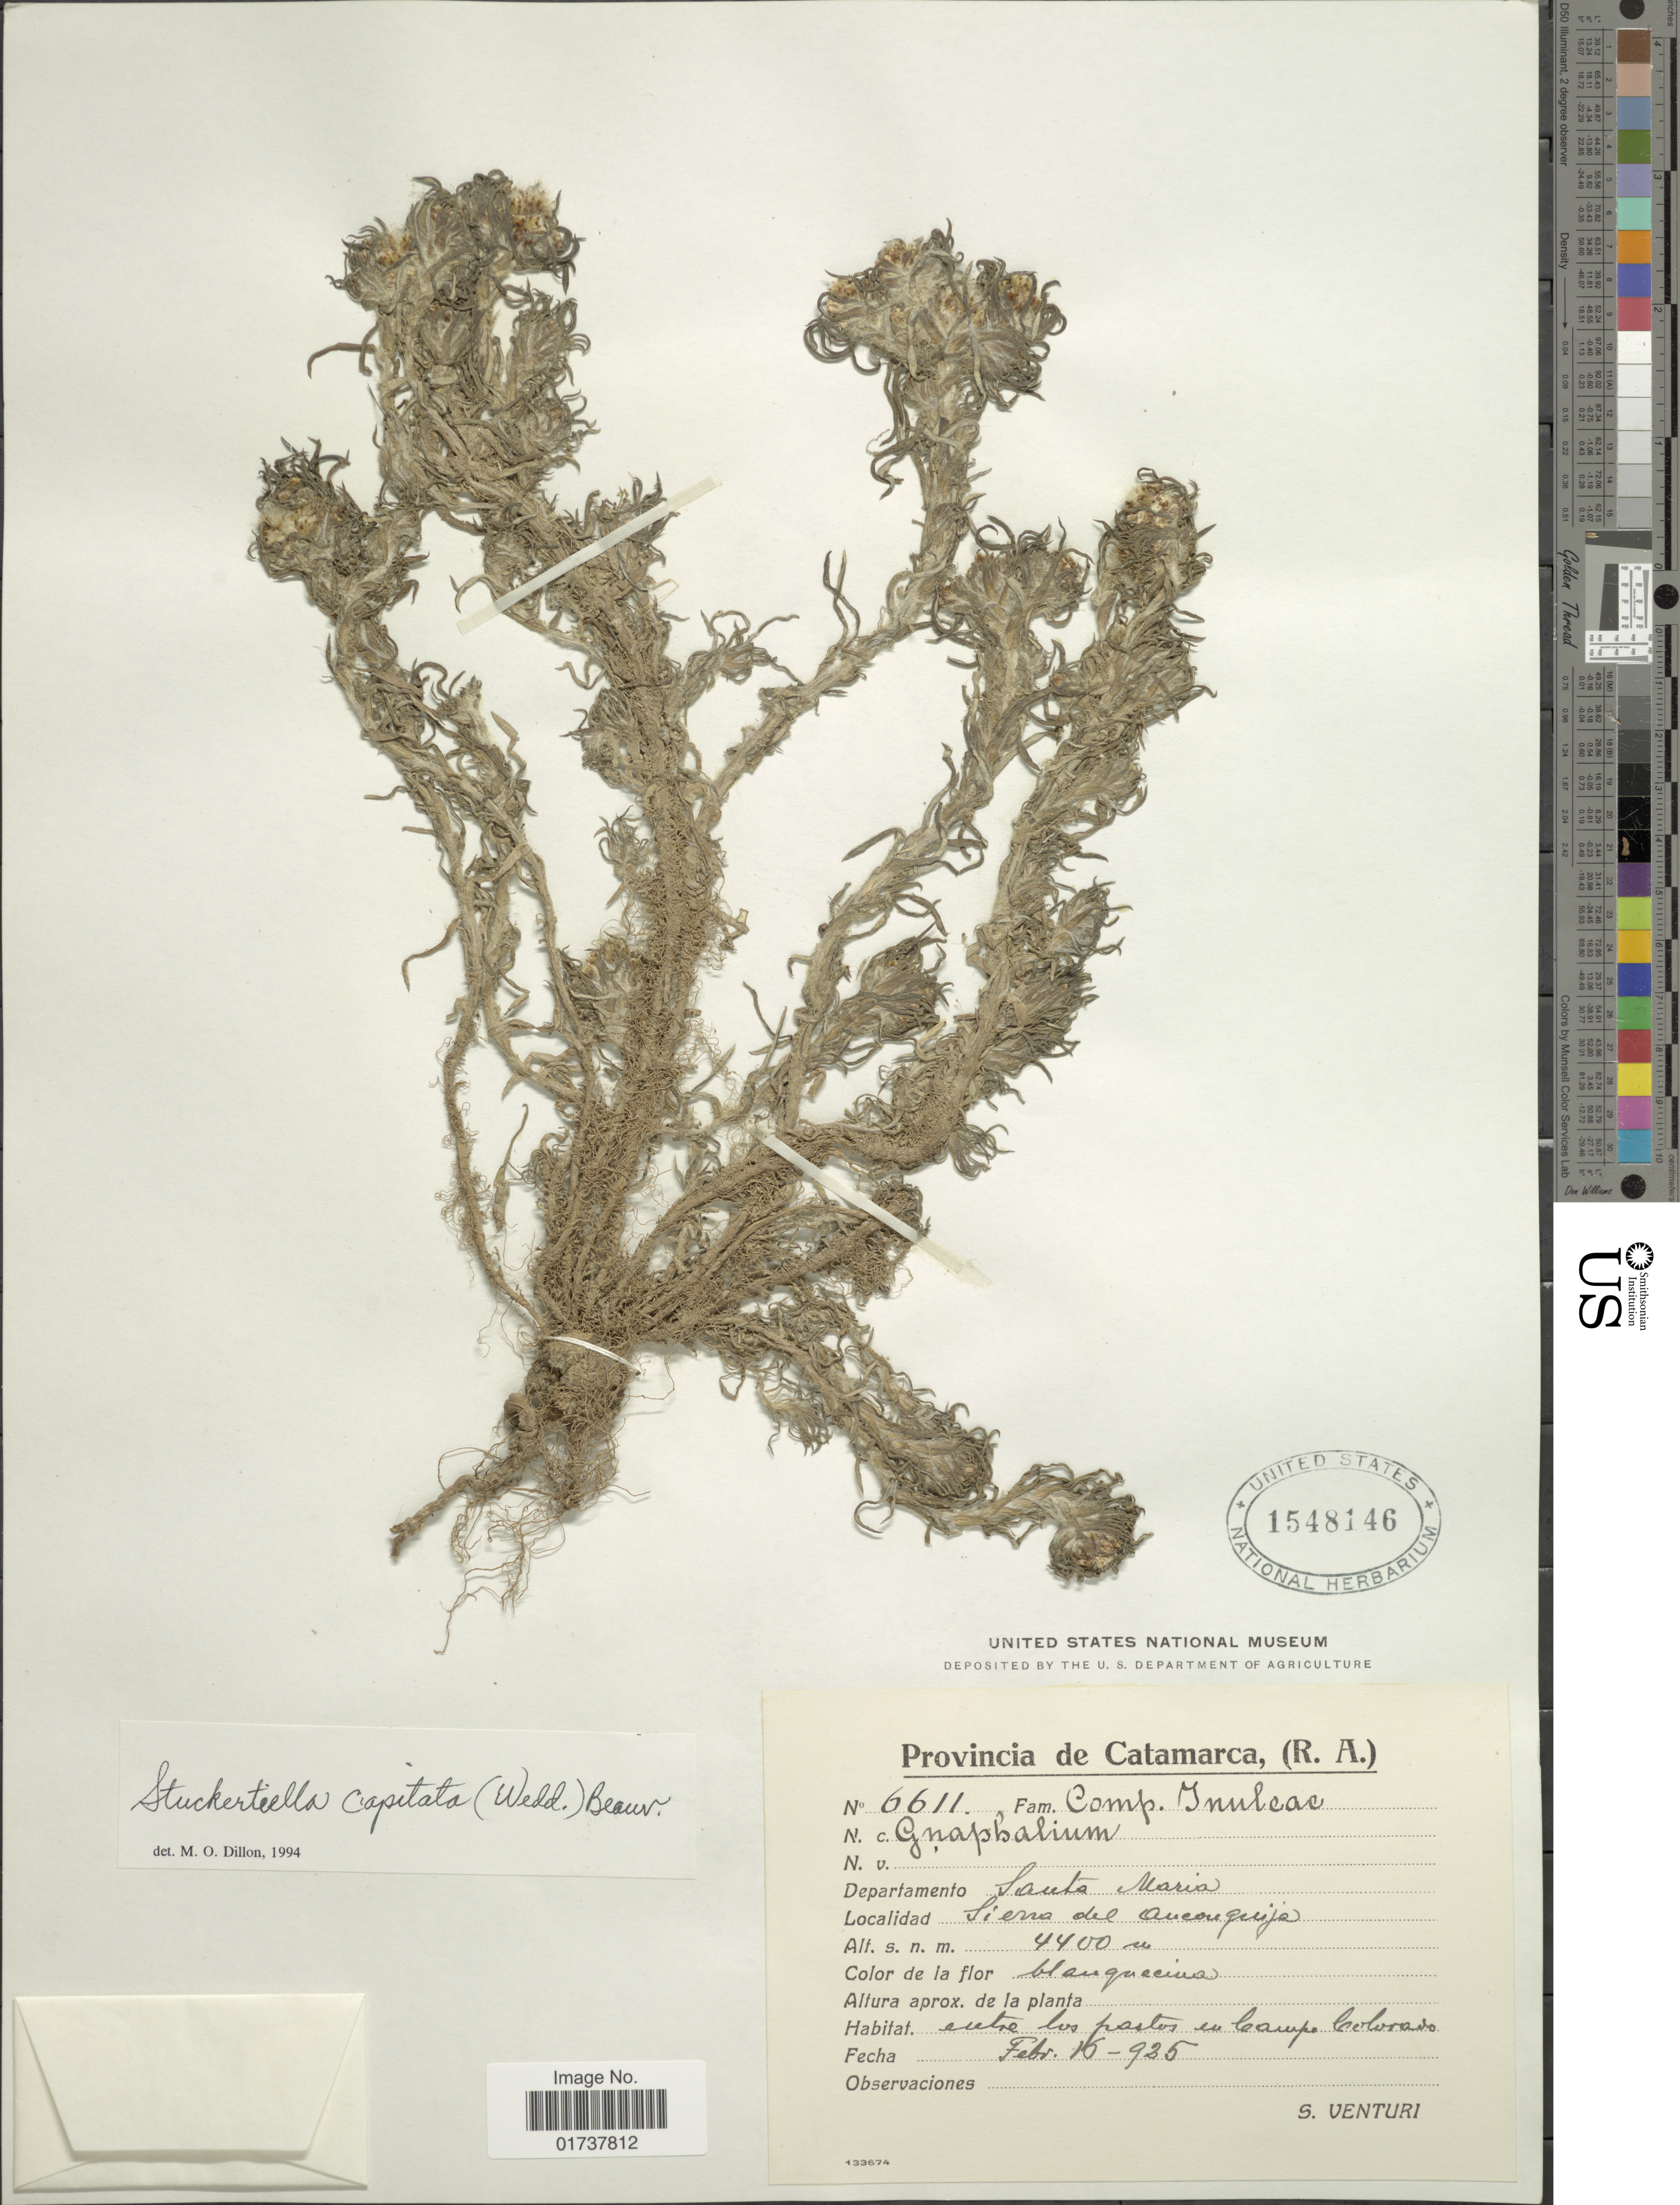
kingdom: Plantae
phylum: Tracheophyta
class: Magnoliopsida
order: Asterales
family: Asteraceae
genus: Stuckertiella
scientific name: Stuckertiella capitata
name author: (Wedd.) P. Beauv.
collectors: S. Venturi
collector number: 6611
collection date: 1935-02-15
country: Argentina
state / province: Catamarca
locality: Departamento Santa Maria, Sierra del Queon Quija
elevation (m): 4400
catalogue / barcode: US 1548146